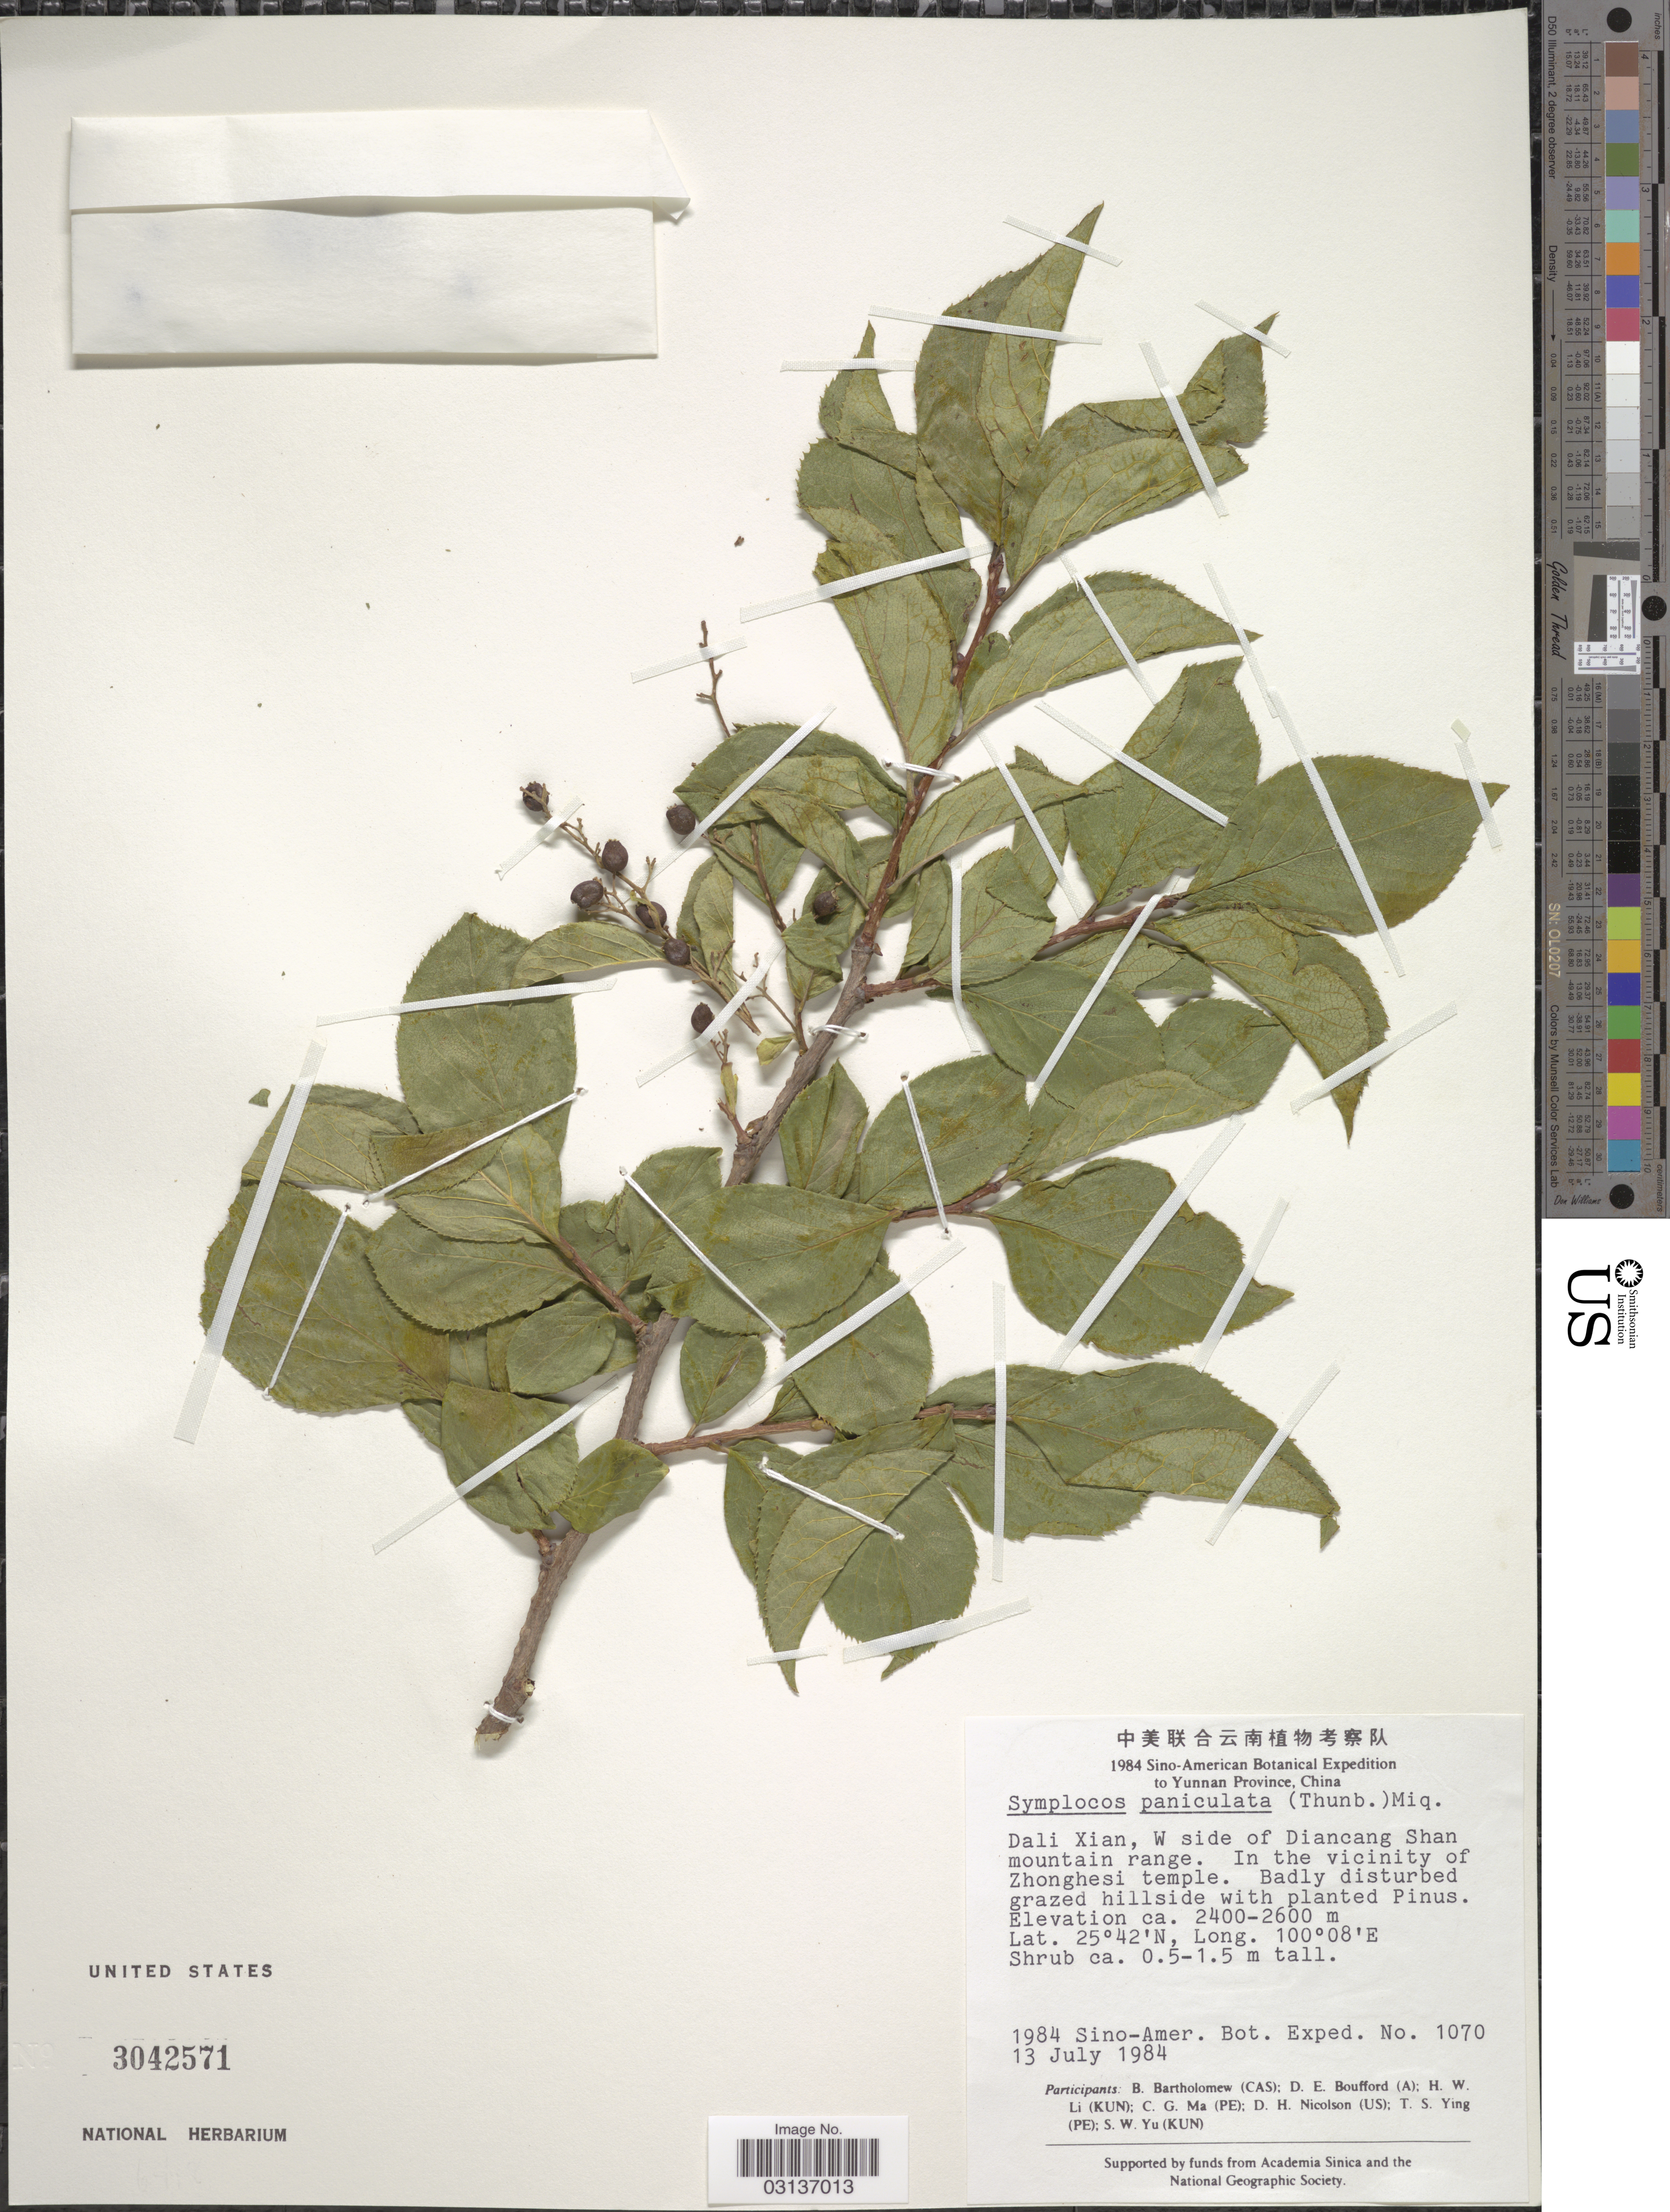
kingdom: Plantae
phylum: Tracheophyta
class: Magnoliopsida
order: Ericales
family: Symplocaceae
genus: Symplocos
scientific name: Symplocos paniculata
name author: Miq.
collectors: Sino-Amer. Bot. Exped. 1984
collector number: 1070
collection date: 1984-07-13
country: China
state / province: Yunnan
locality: Dali Xian, W side of Diancang Shan mountain range. In the vicinity of Zhonghesi temple.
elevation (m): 2400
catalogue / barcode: US 3042571